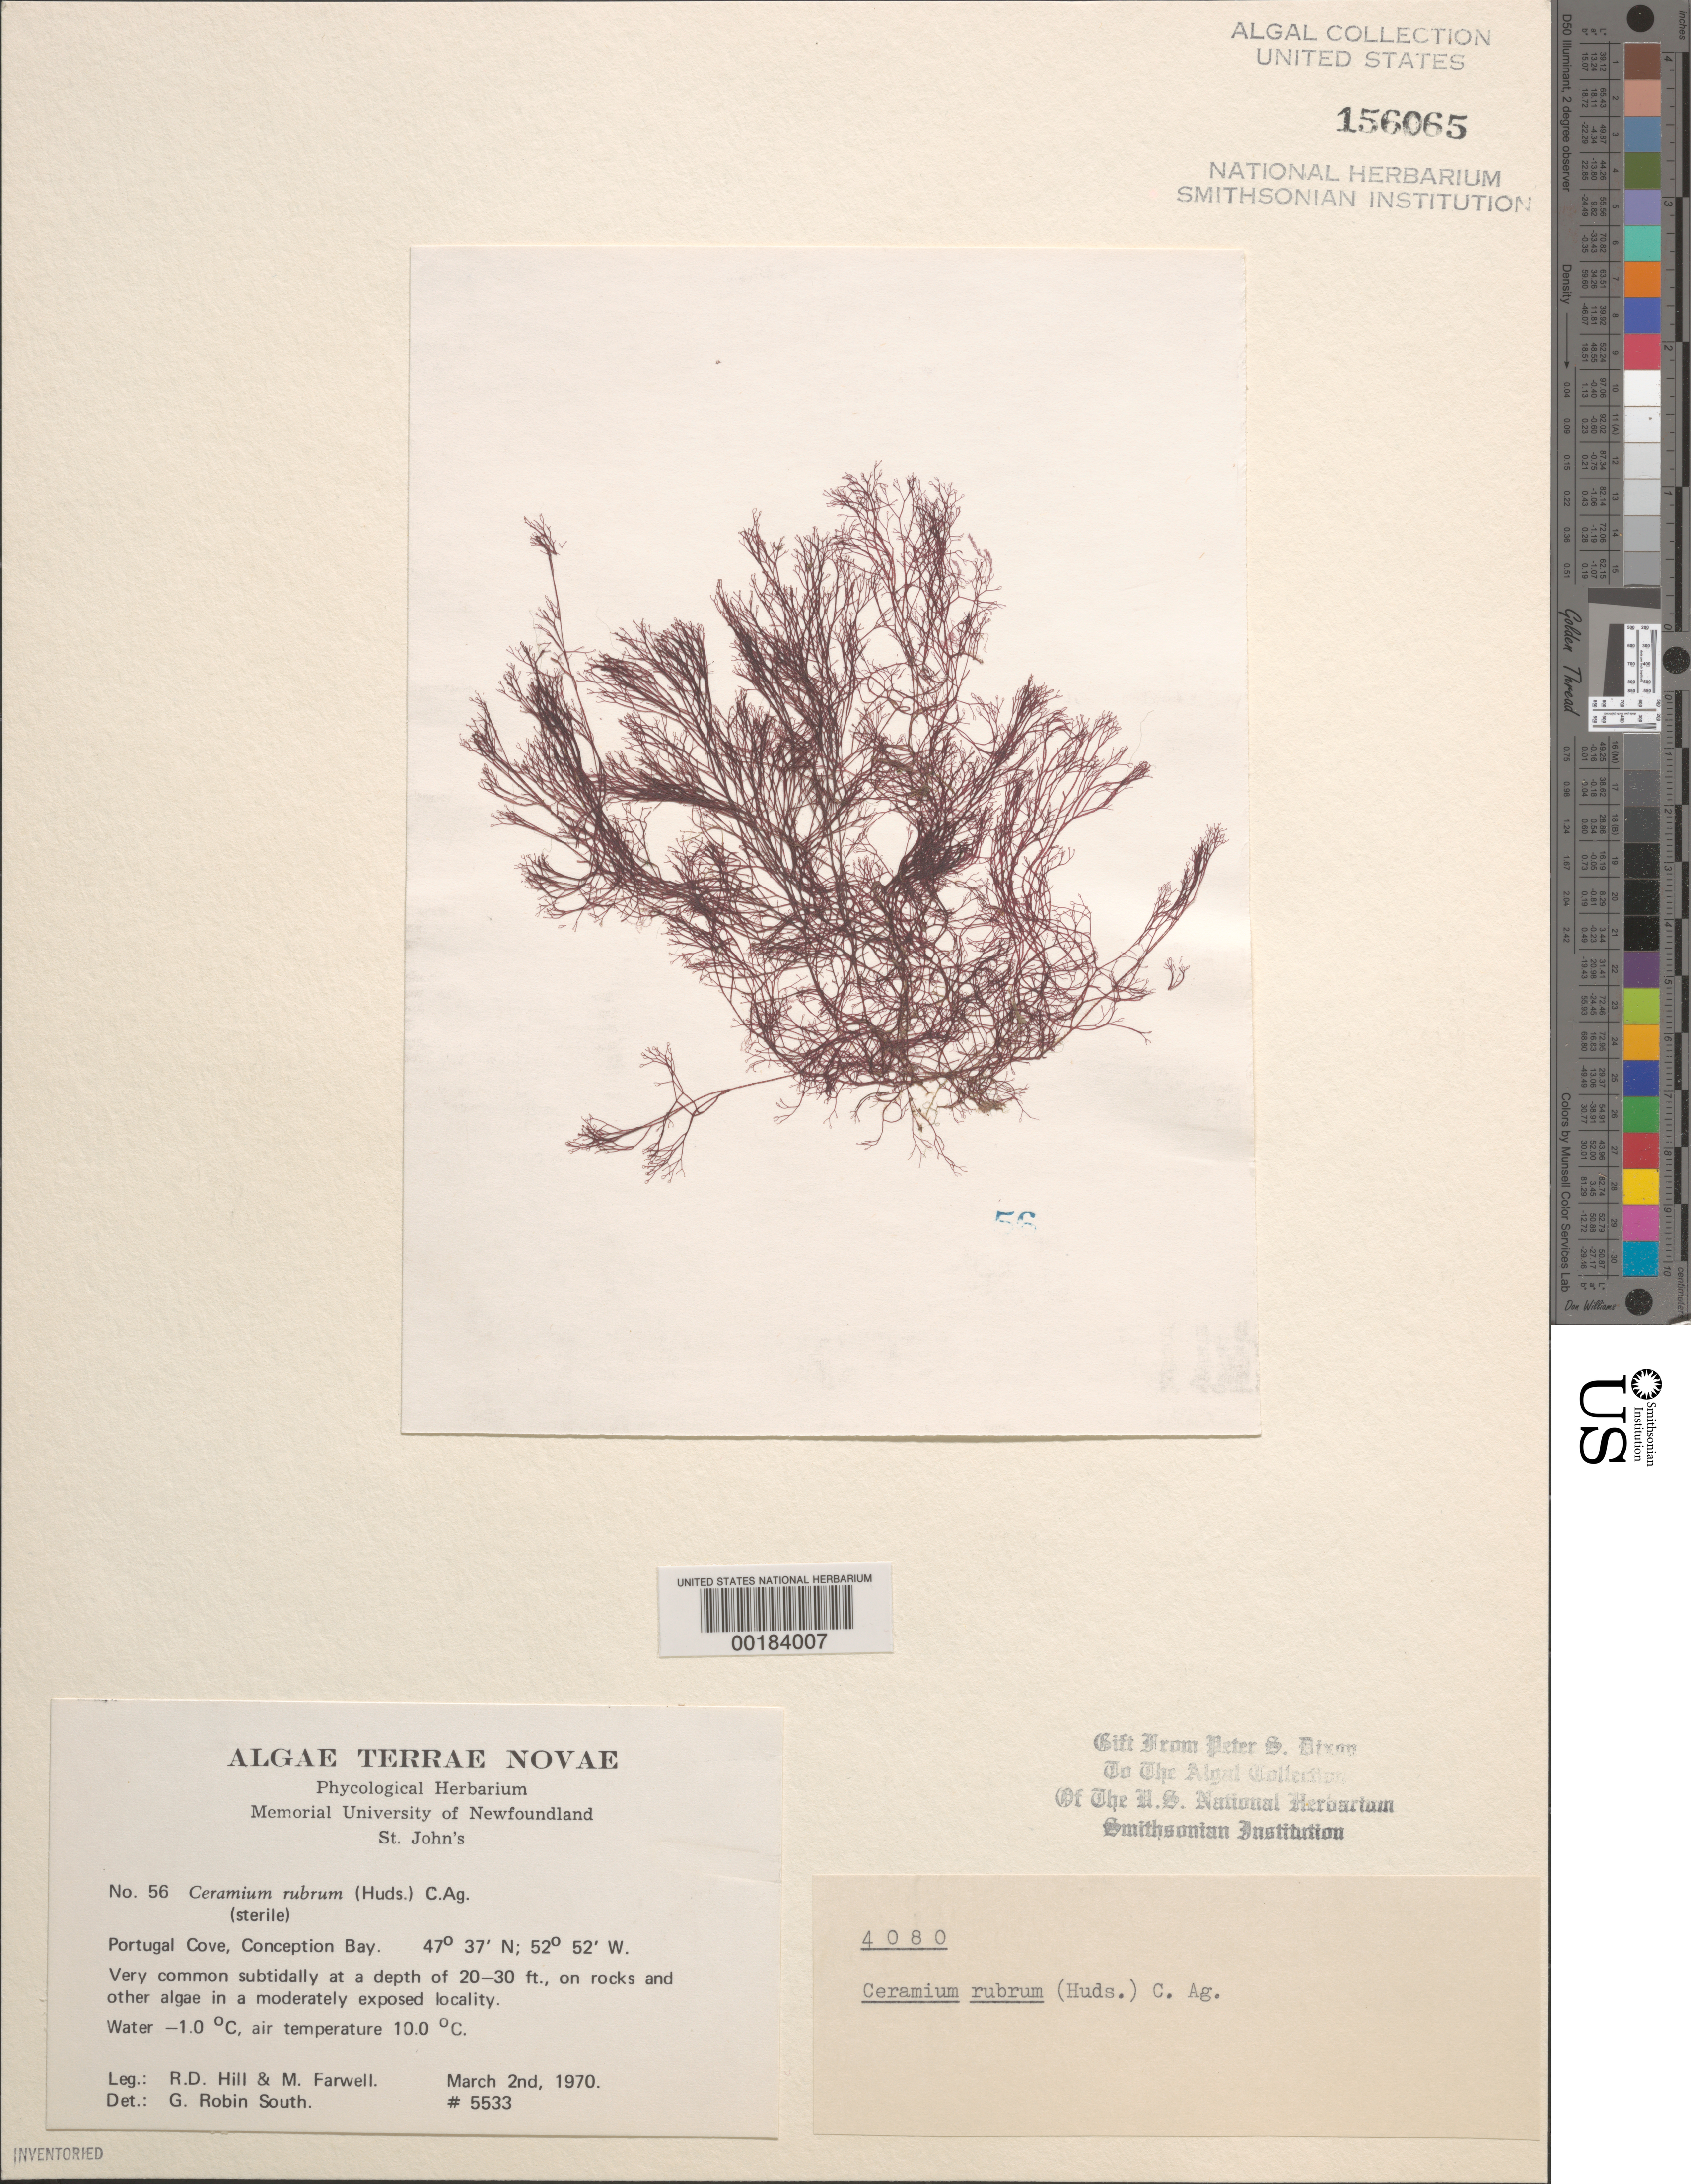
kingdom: Plantae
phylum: Rhodophyta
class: Florideophyceae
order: Ceramiales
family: Ceramiaceae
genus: Ceramium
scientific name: Ceramium rubrum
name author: C. Agardh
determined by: South, G. R.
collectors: R. D. Hill & M. Farwell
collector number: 5533 & PSD 4080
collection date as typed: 02 Mar 1970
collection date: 1970-03-02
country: Canada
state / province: Newfoundland and Labrador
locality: Portugal Cove, Conception Bay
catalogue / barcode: US 156065